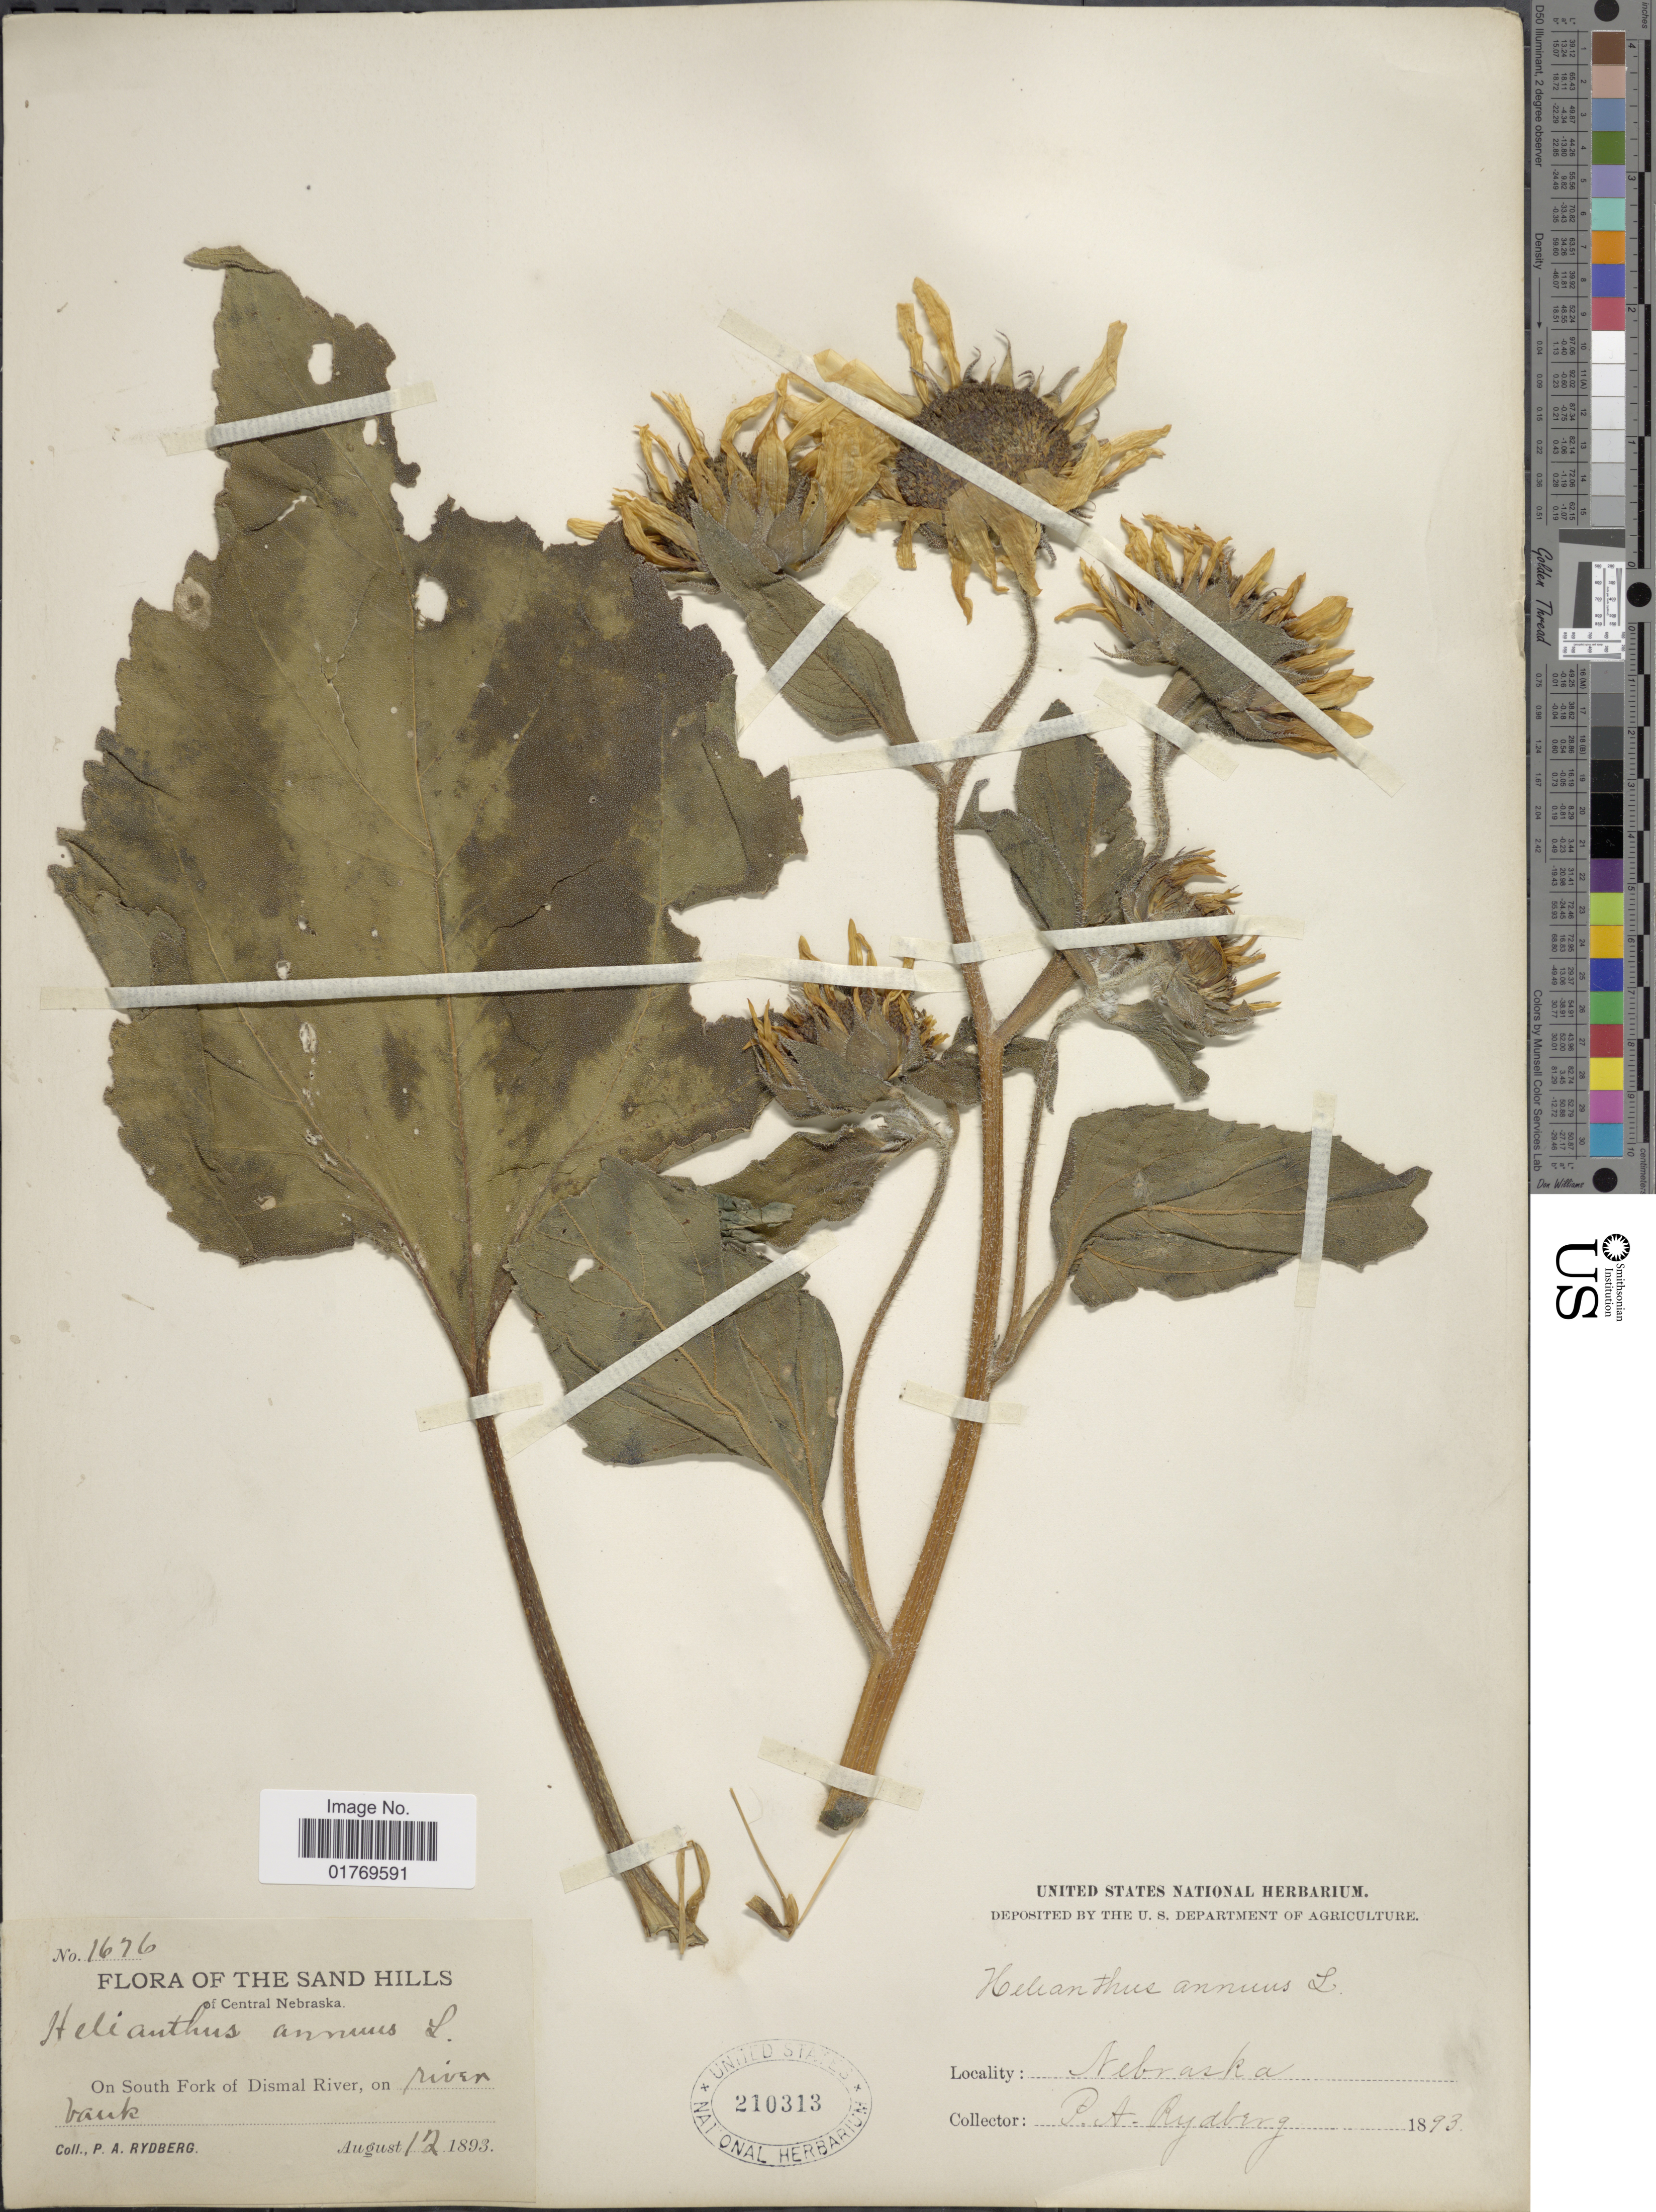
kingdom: Plantae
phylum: Tracheophyta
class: Magnoliopsida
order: Asterales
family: Asteraceae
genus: Helianthus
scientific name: Helianthus annuus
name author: L.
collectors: P. A. Rydberg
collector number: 1676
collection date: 1893-08-12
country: United States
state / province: Nebraska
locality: Sand Hills of Central Nebraska. On South Fork of Dismal River, on river bank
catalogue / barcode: US 210313